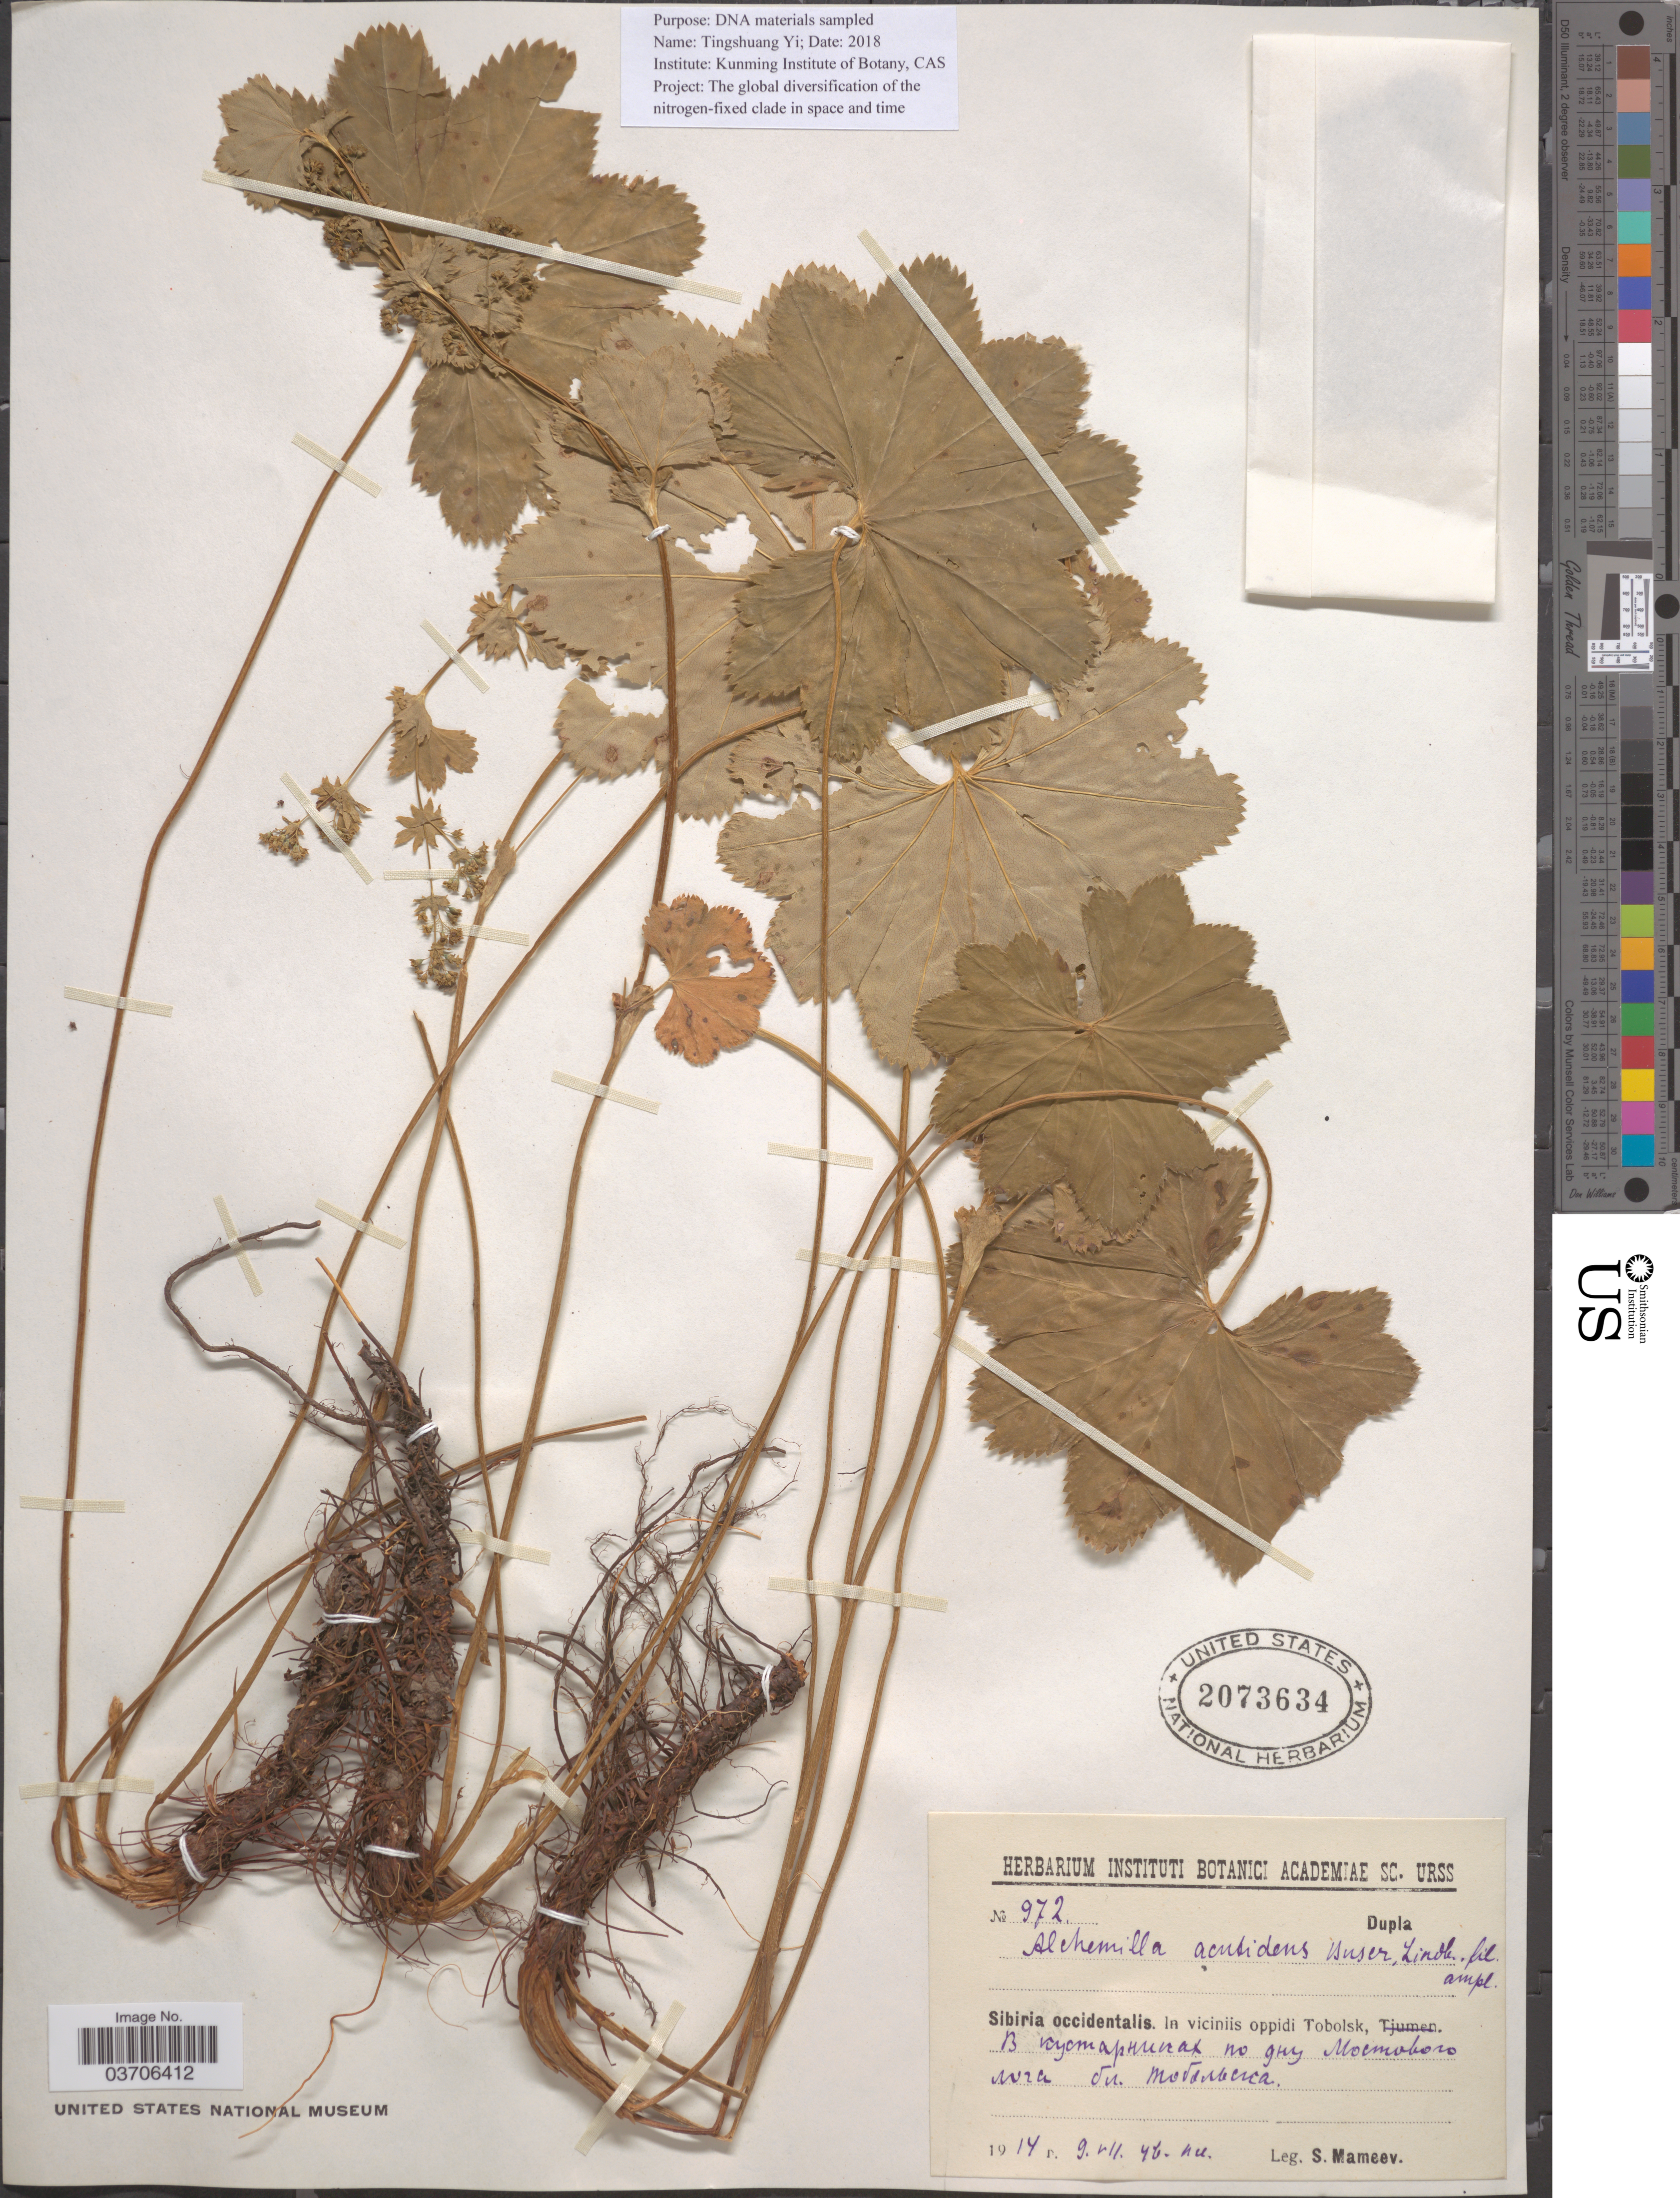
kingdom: Plantae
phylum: Tracheophyta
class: Magnoliopsida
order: Rosales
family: Rosaceae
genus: Alchemilla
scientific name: Alchemilla acutidens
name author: Buser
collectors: S. Mameev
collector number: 972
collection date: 1914-07-09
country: Russian Federation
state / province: Tyumen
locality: Sibiria occidentalis. In viciniis oppidi Tobolsk, X.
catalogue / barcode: US 2073634